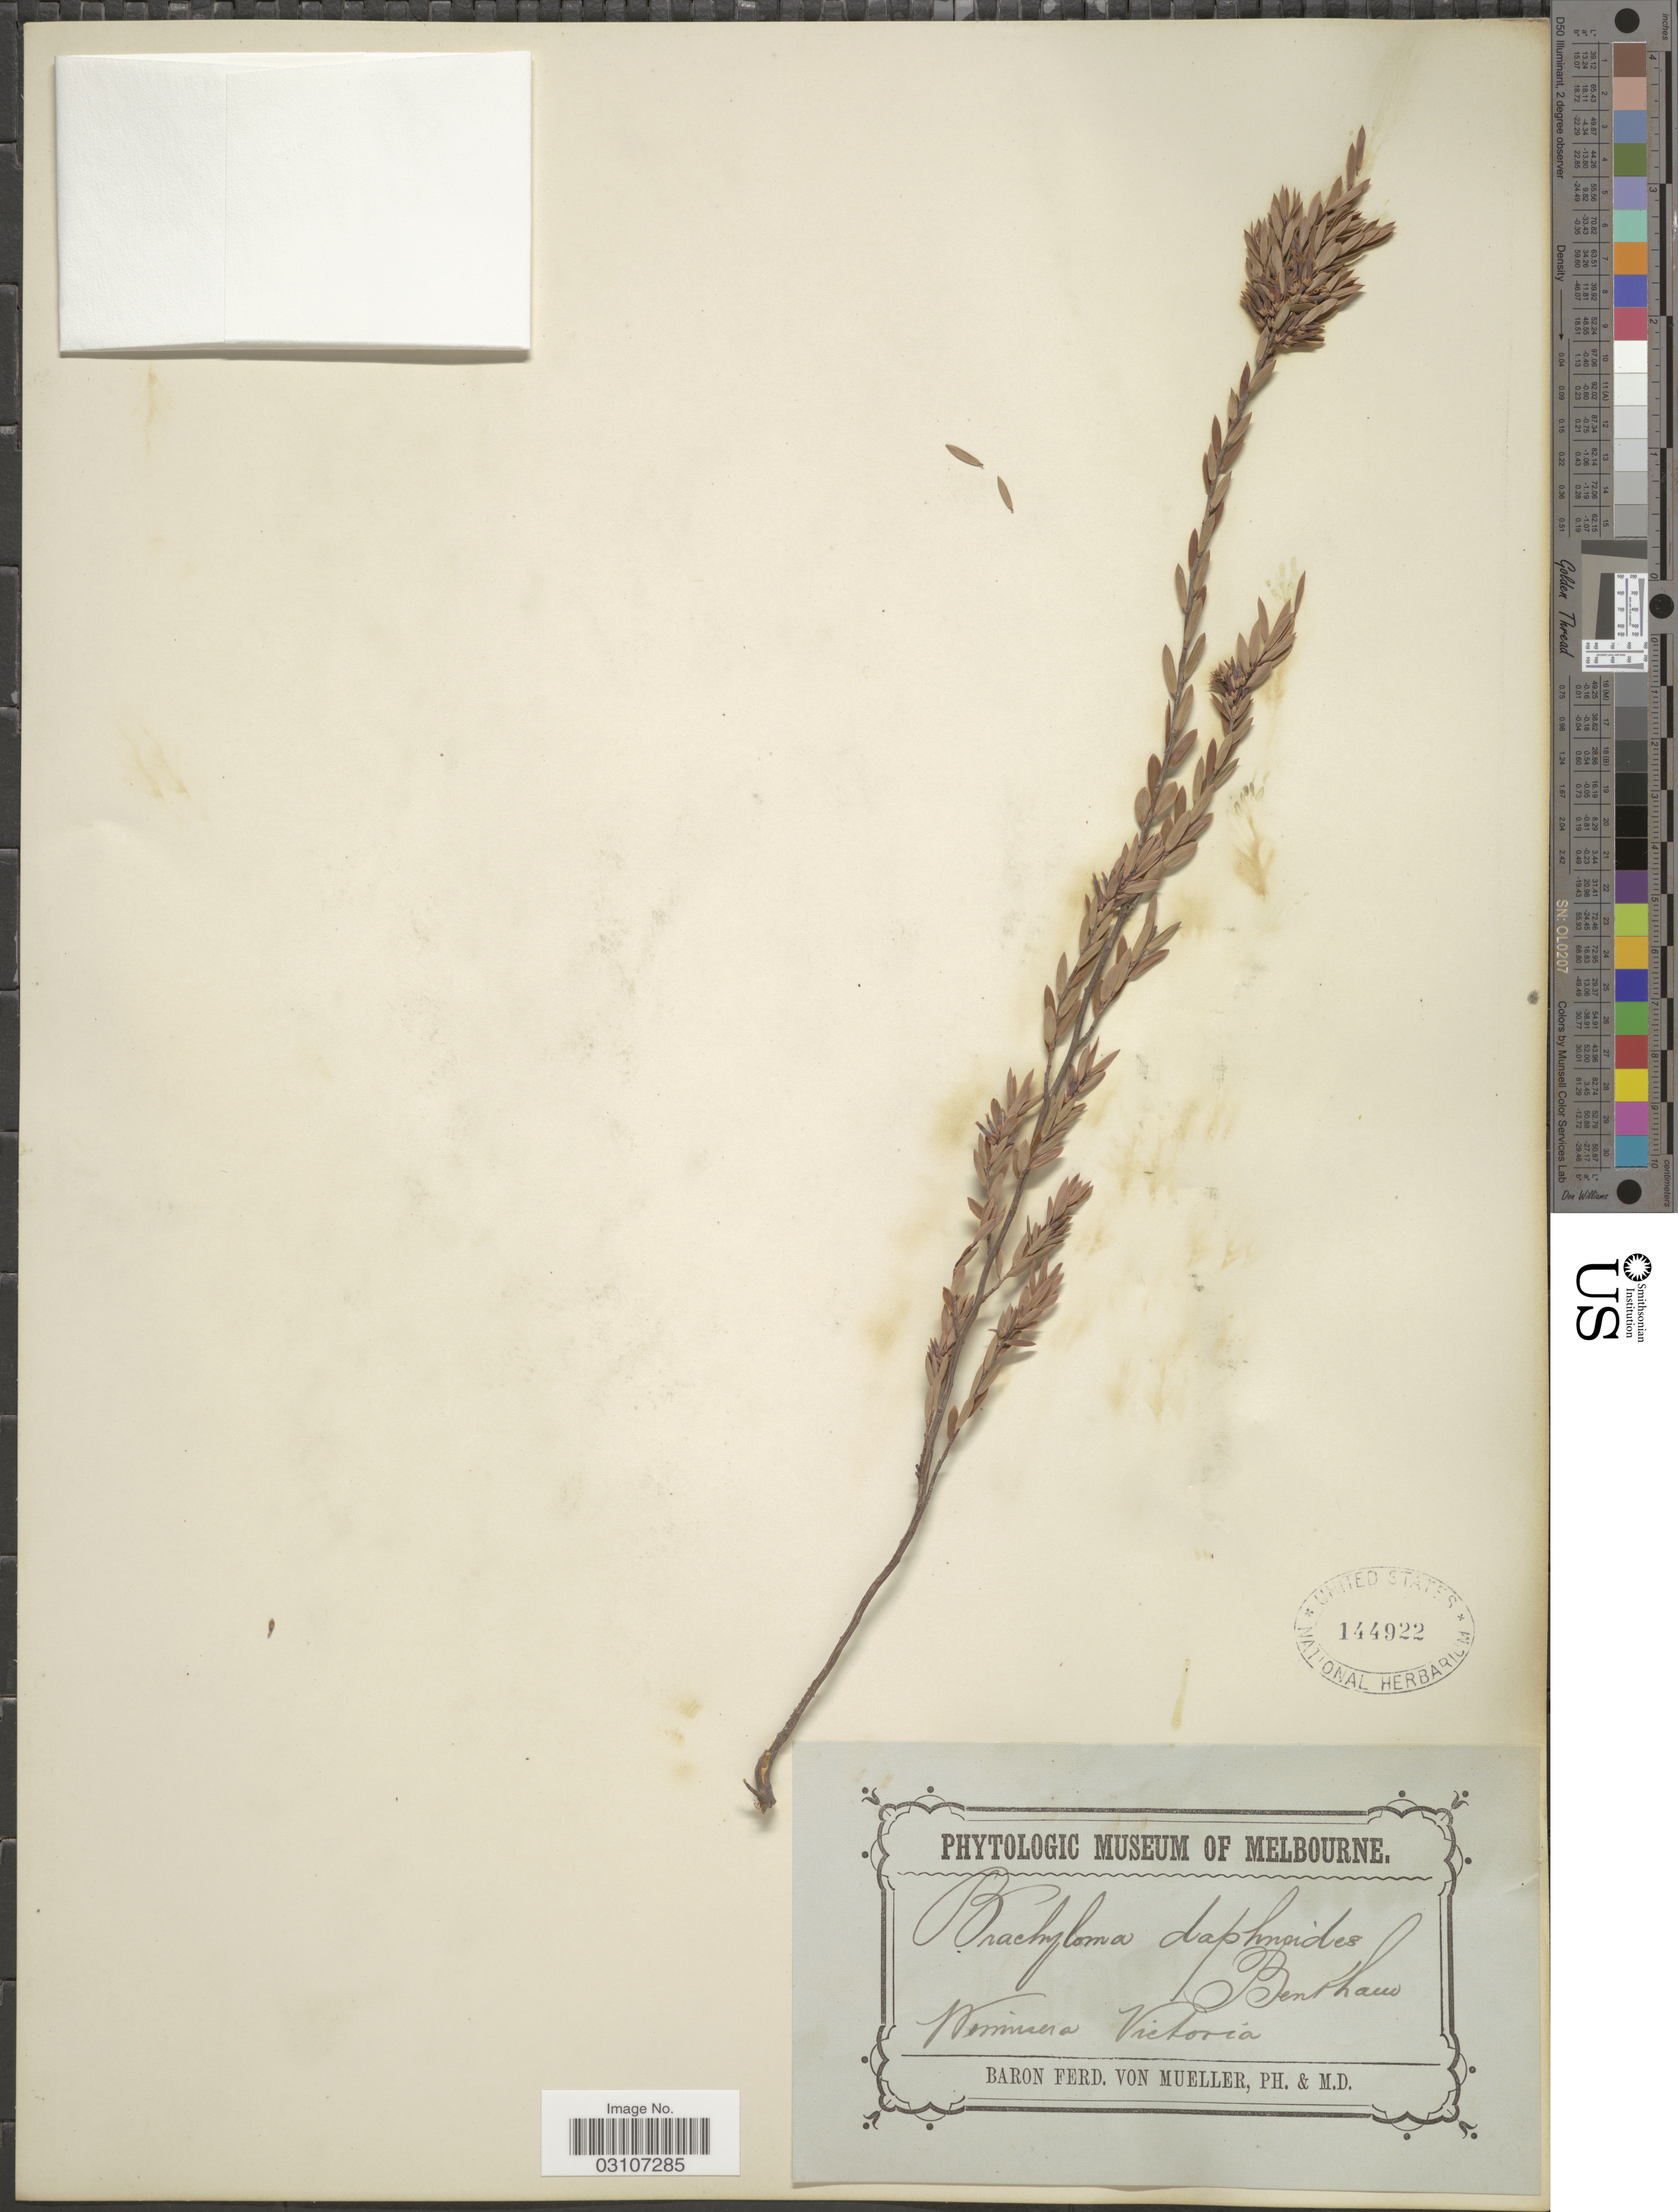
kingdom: Plantae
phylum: Tracheophyta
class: Magnoliopsida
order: Ericales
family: Ericaceae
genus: Brachyloma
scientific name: Brachyloma daphnoides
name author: (Sm.) Benth.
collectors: F. Mueller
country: Australia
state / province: Victoria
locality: Wimmera Victoria.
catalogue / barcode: US 144922